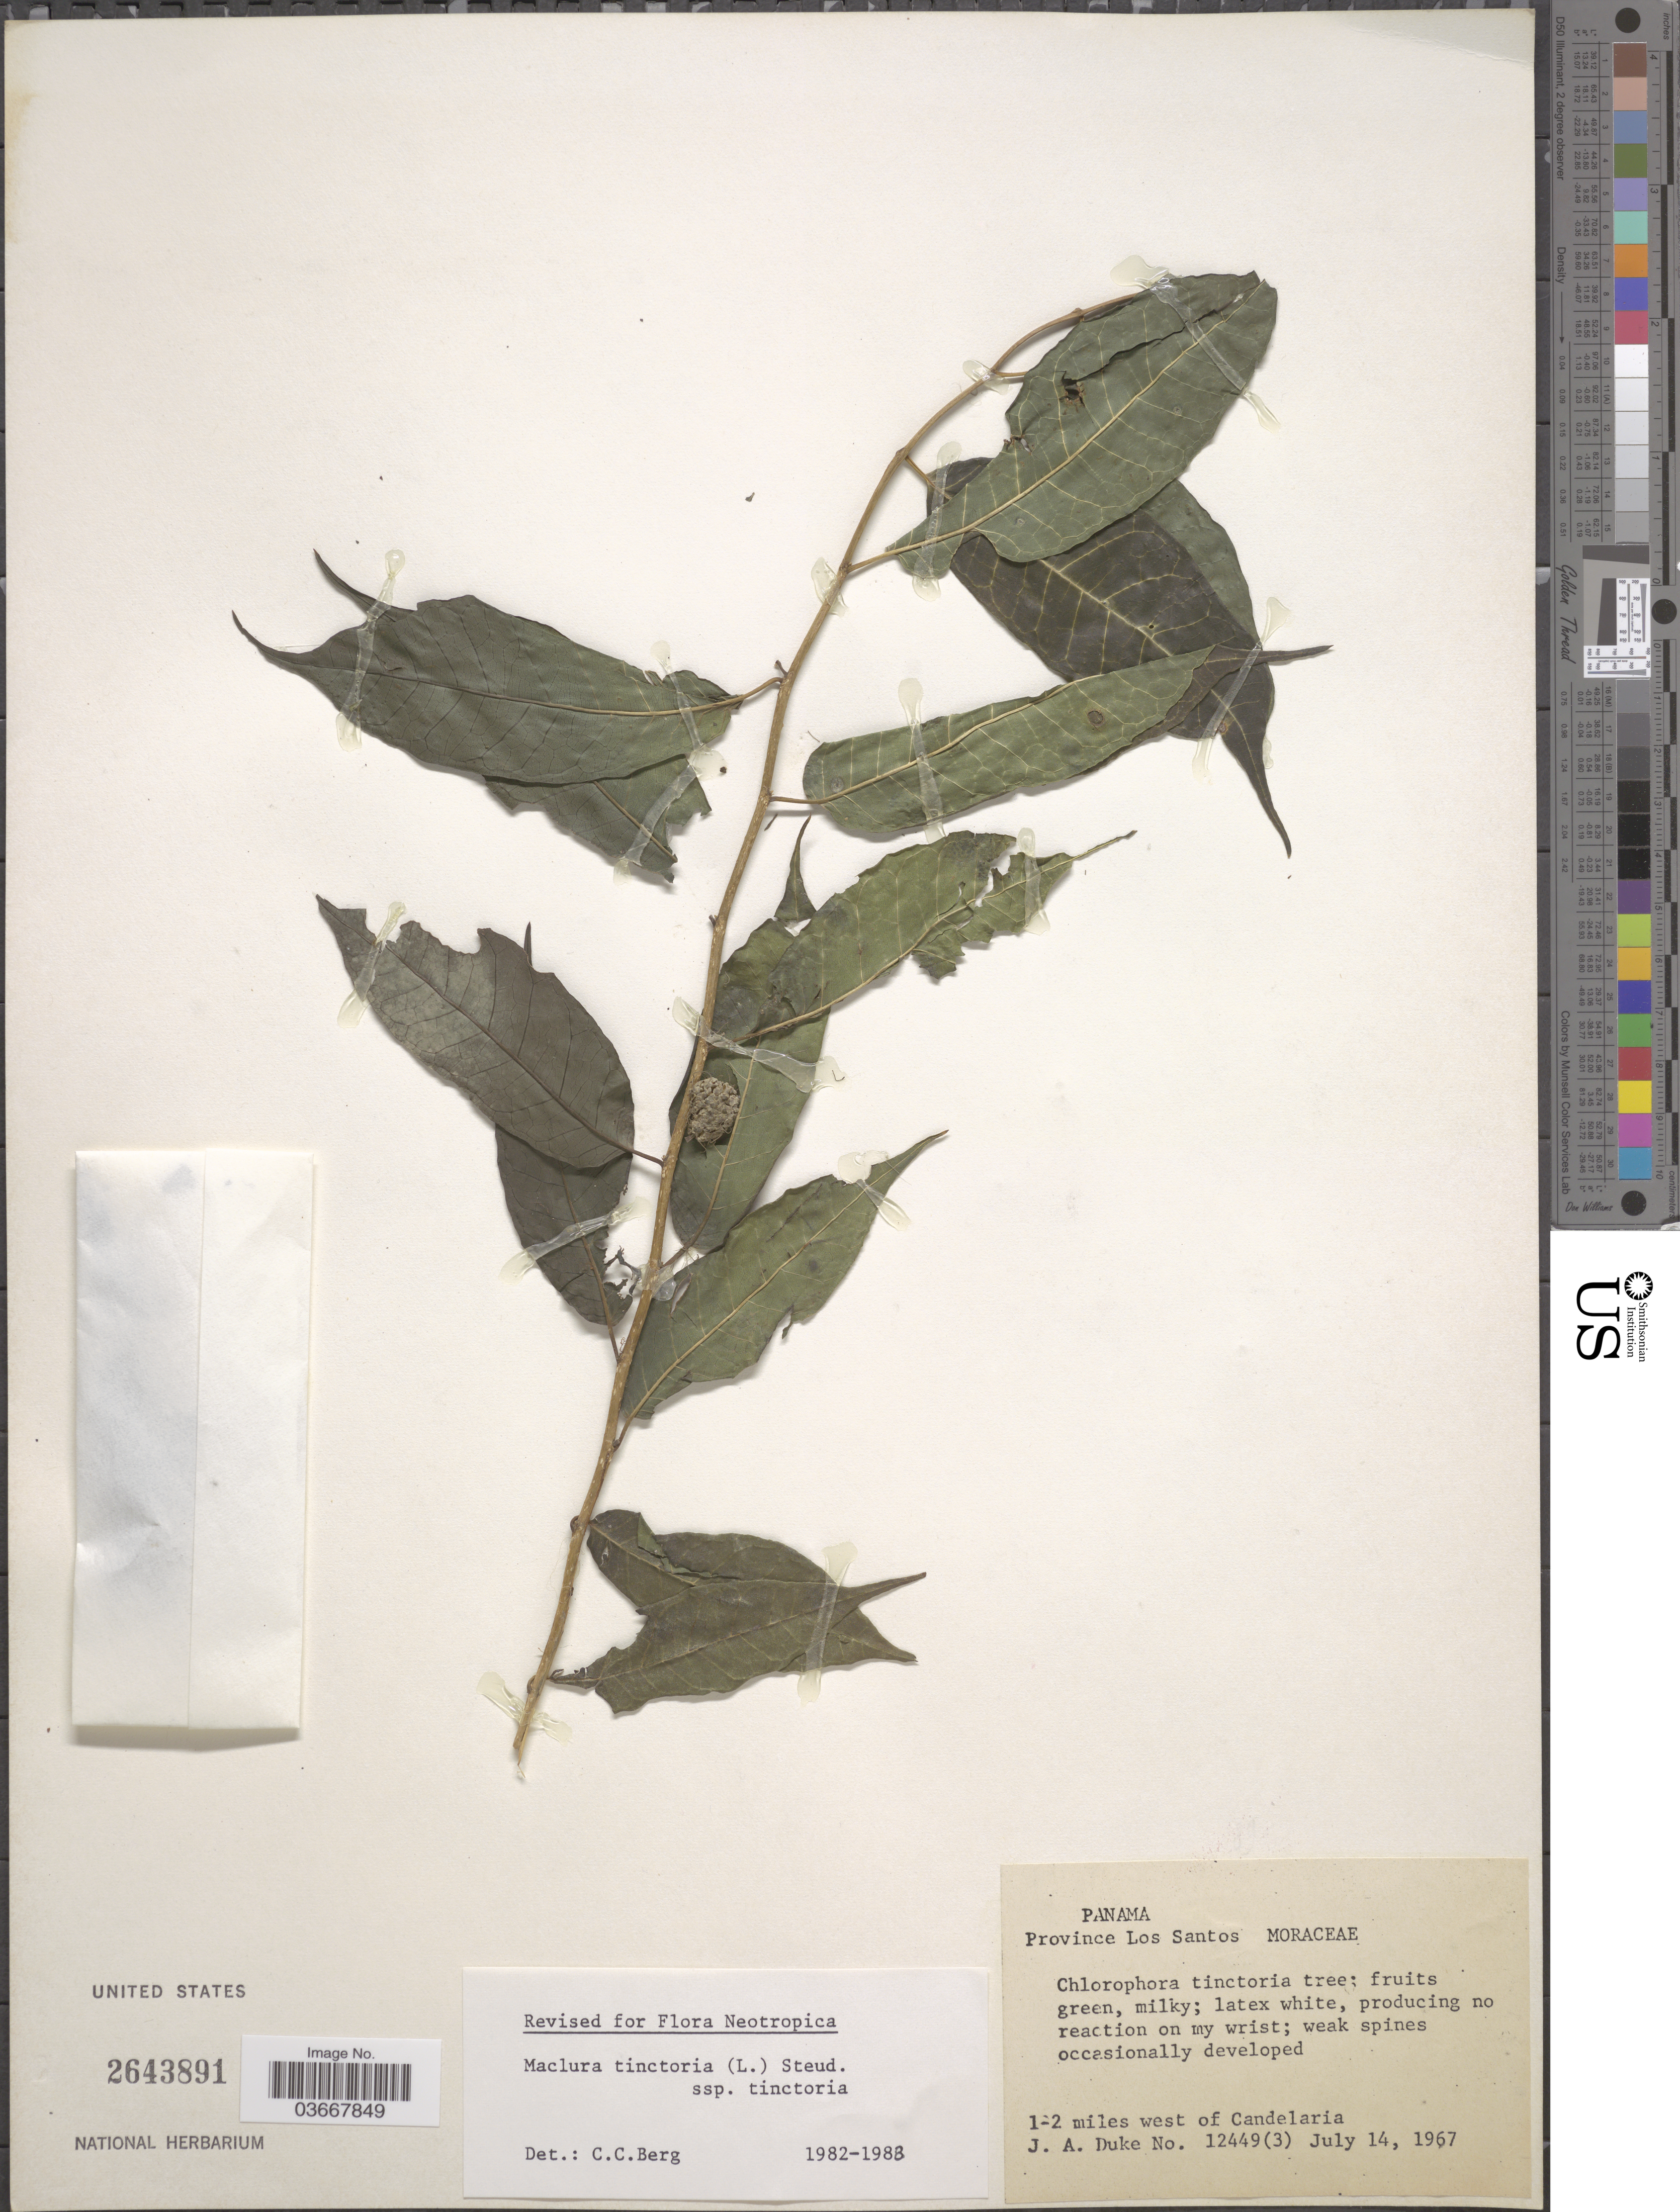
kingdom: Plantae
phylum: Tracheophyta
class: Magnoliopsida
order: Rosales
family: Moraceae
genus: Maclura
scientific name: Maclura tinctoria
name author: (L.) D. Don ex Steud.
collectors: J. A. Duke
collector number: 12449(3)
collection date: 1967-07-14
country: Panama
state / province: Los Santos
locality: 1-2 miles west of Candelaria.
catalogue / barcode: US 2643891